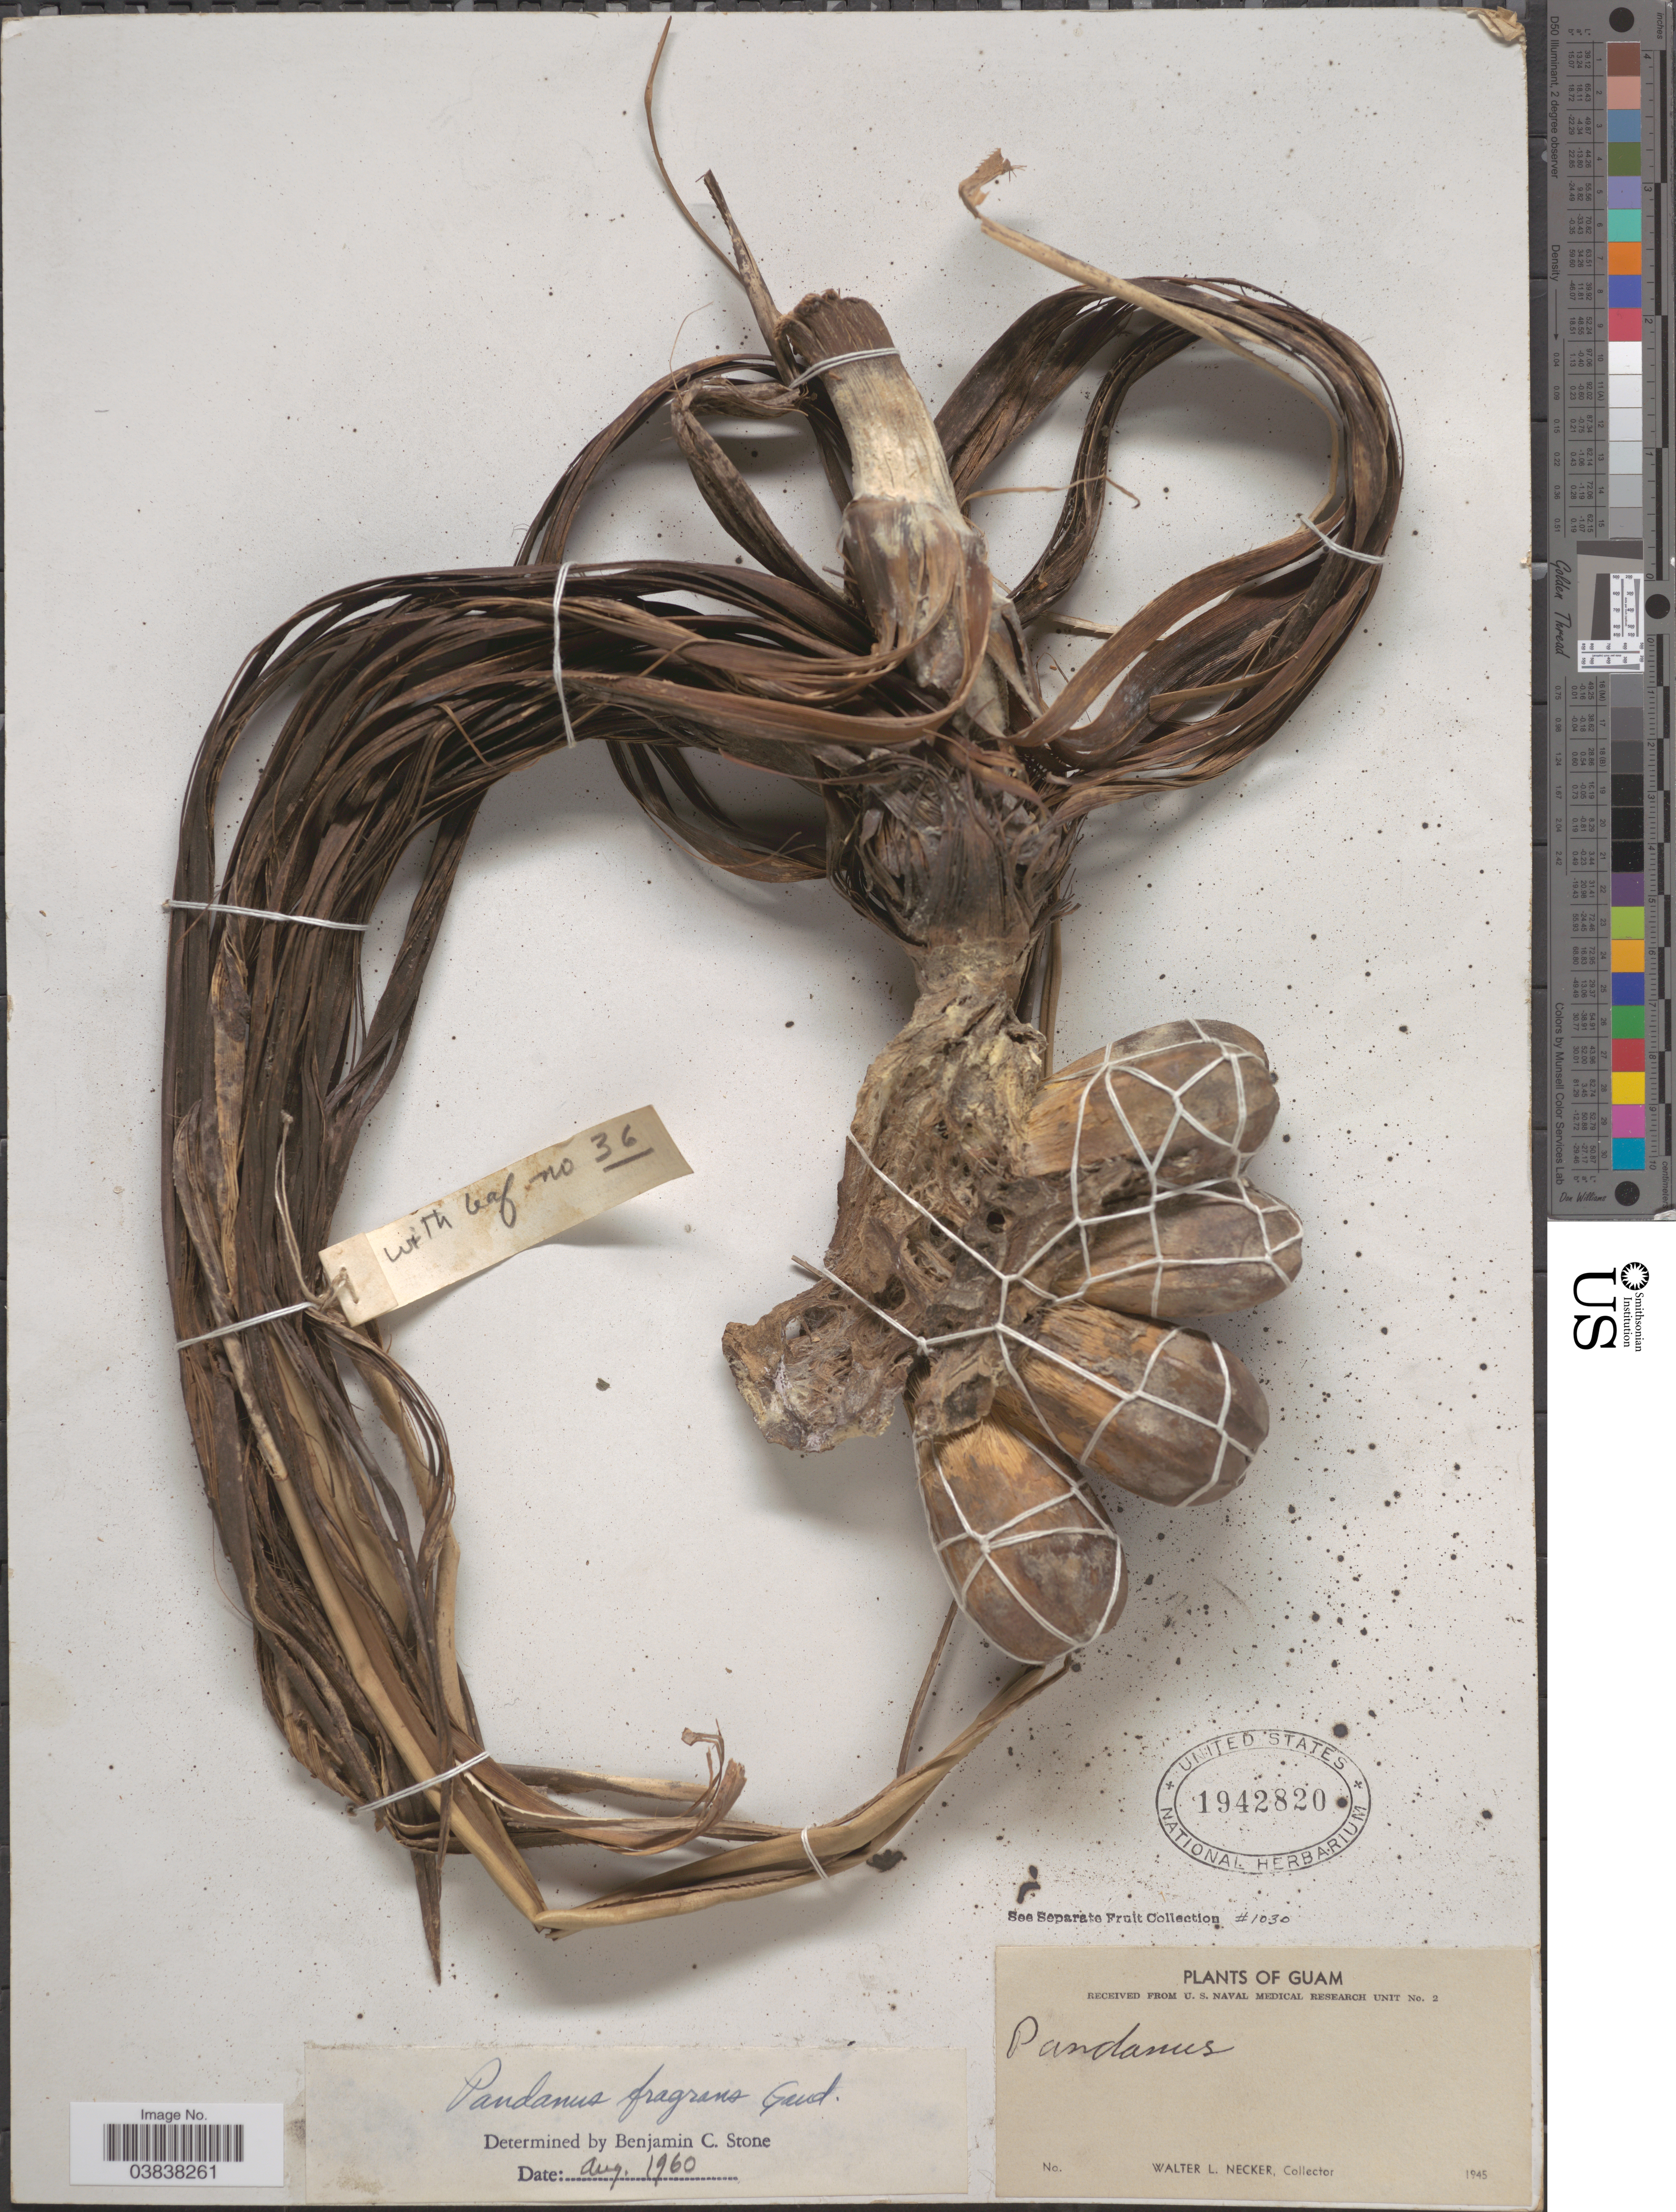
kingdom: Plantae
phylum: Tracheophyta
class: Liliopsida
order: Pandanales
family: Pandanaceae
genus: Pandanus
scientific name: Pandanus kafu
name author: Martelli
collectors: W. L. Necker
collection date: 1945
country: Guam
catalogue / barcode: US 1942820